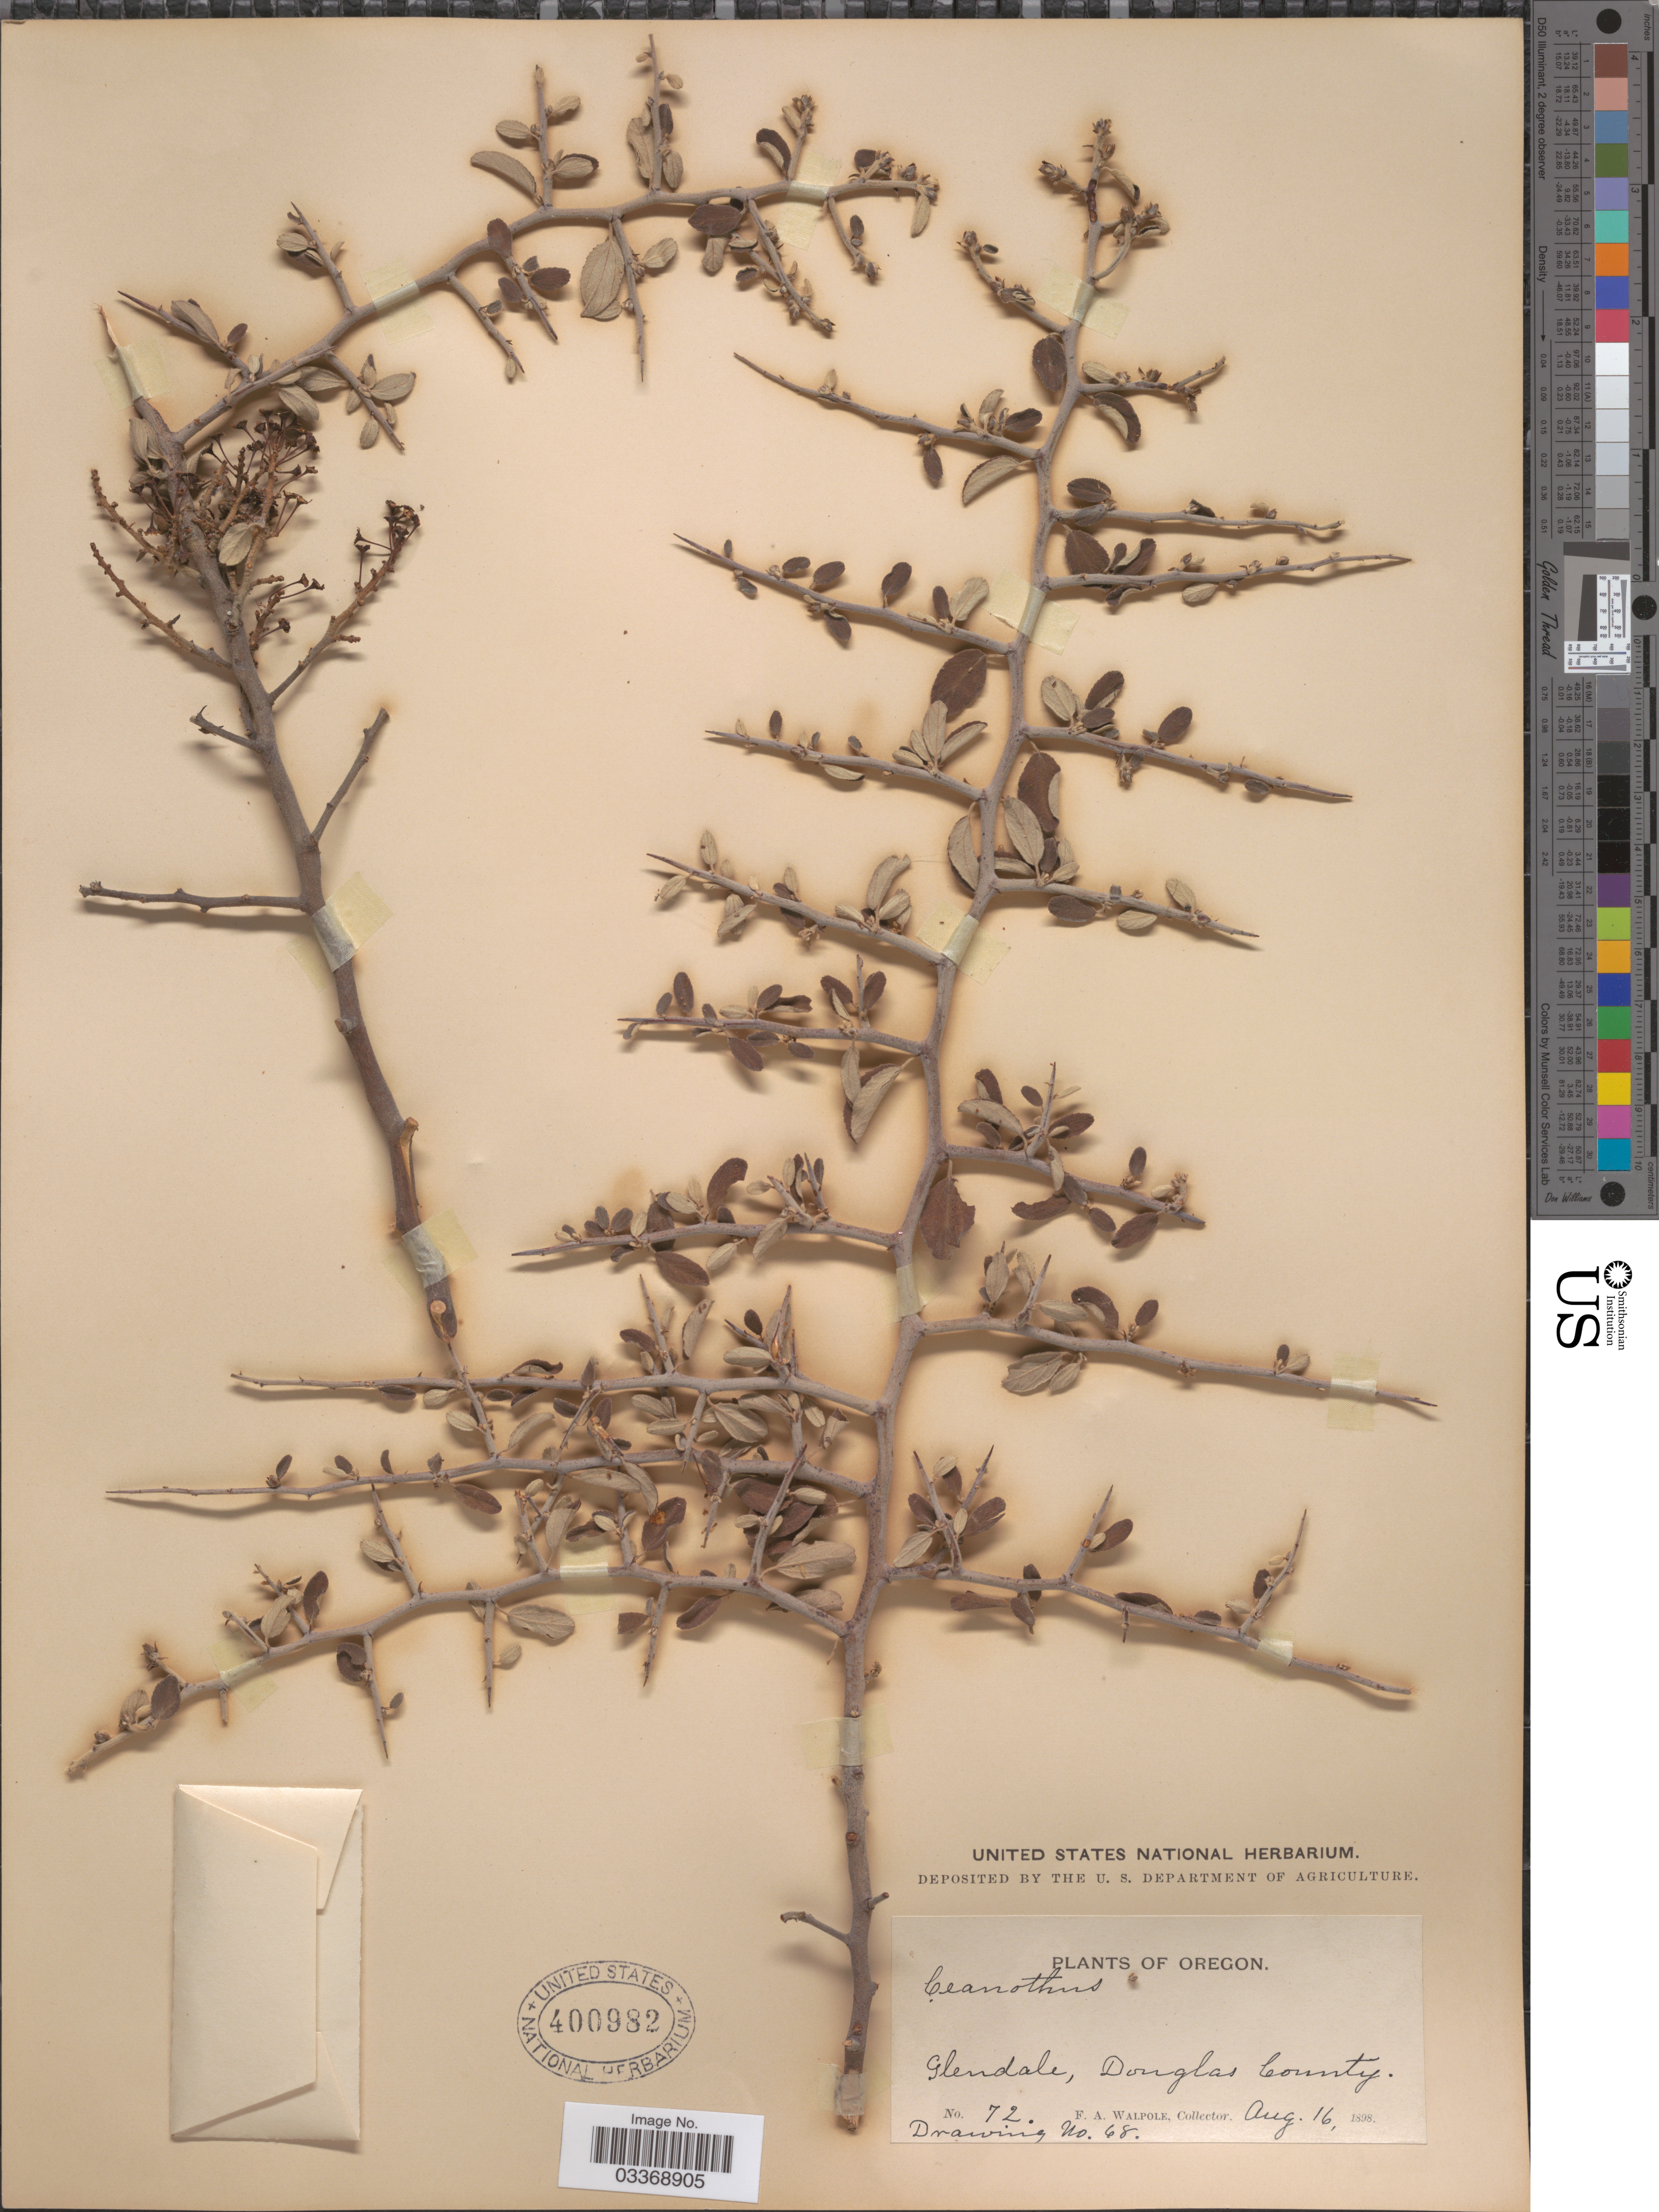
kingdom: Plantae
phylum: Tracheophyta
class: Magnoliopsida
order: Rosales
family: Rhamnaceae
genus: Ceanothus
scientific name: Ceanothus cordulatus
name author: Kellogg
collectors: F. Walpole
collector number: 72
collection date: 1898-08-16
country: United States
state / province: Oregon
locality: Glendale, Douglas County.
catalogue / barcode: US 400982